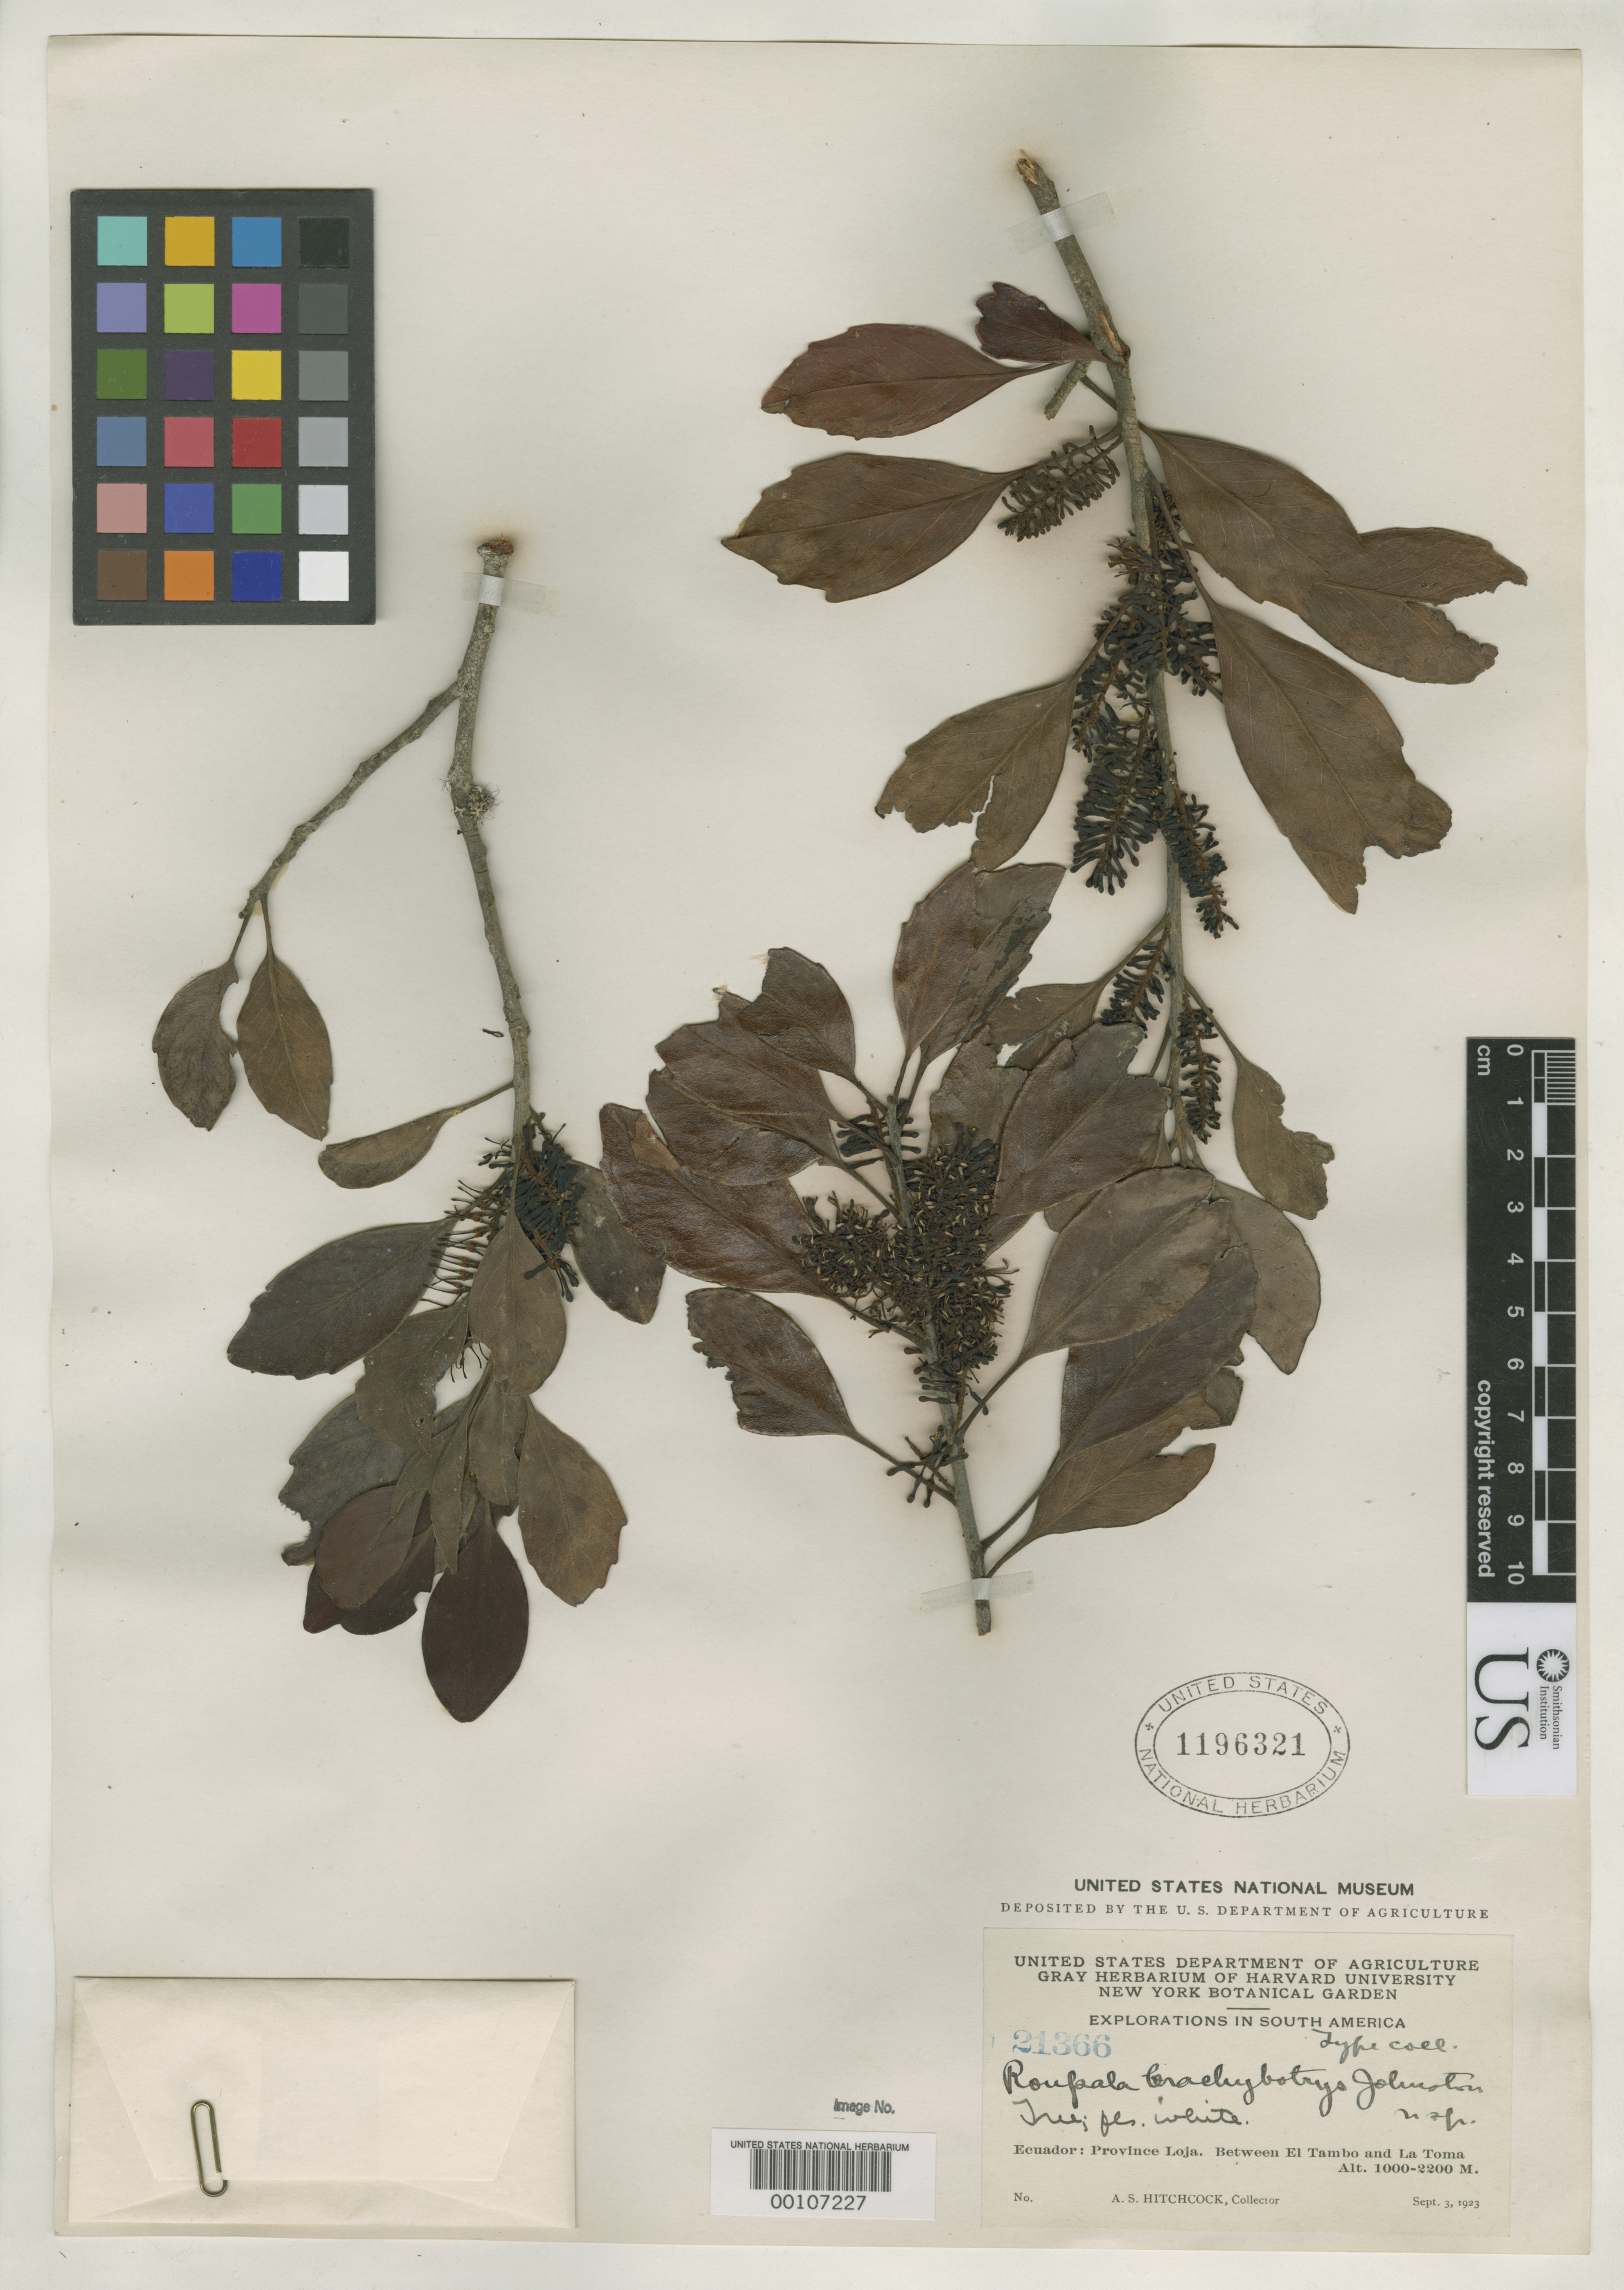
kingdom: Plantae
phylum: Tracheophyta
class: Magnoliopsida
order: Proteales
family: Proteaceae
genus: Roupala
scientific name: Roupala brachybotrys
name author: I.M. Johnst.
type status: Isotype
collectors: A. S. Hitchcock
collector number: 21366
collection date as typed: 03 Sep 1923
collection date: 1923-09-03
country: Ecuador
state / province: Loja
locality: Between El Tambo and La Toma.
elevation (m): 1000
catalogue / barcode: US 1196321